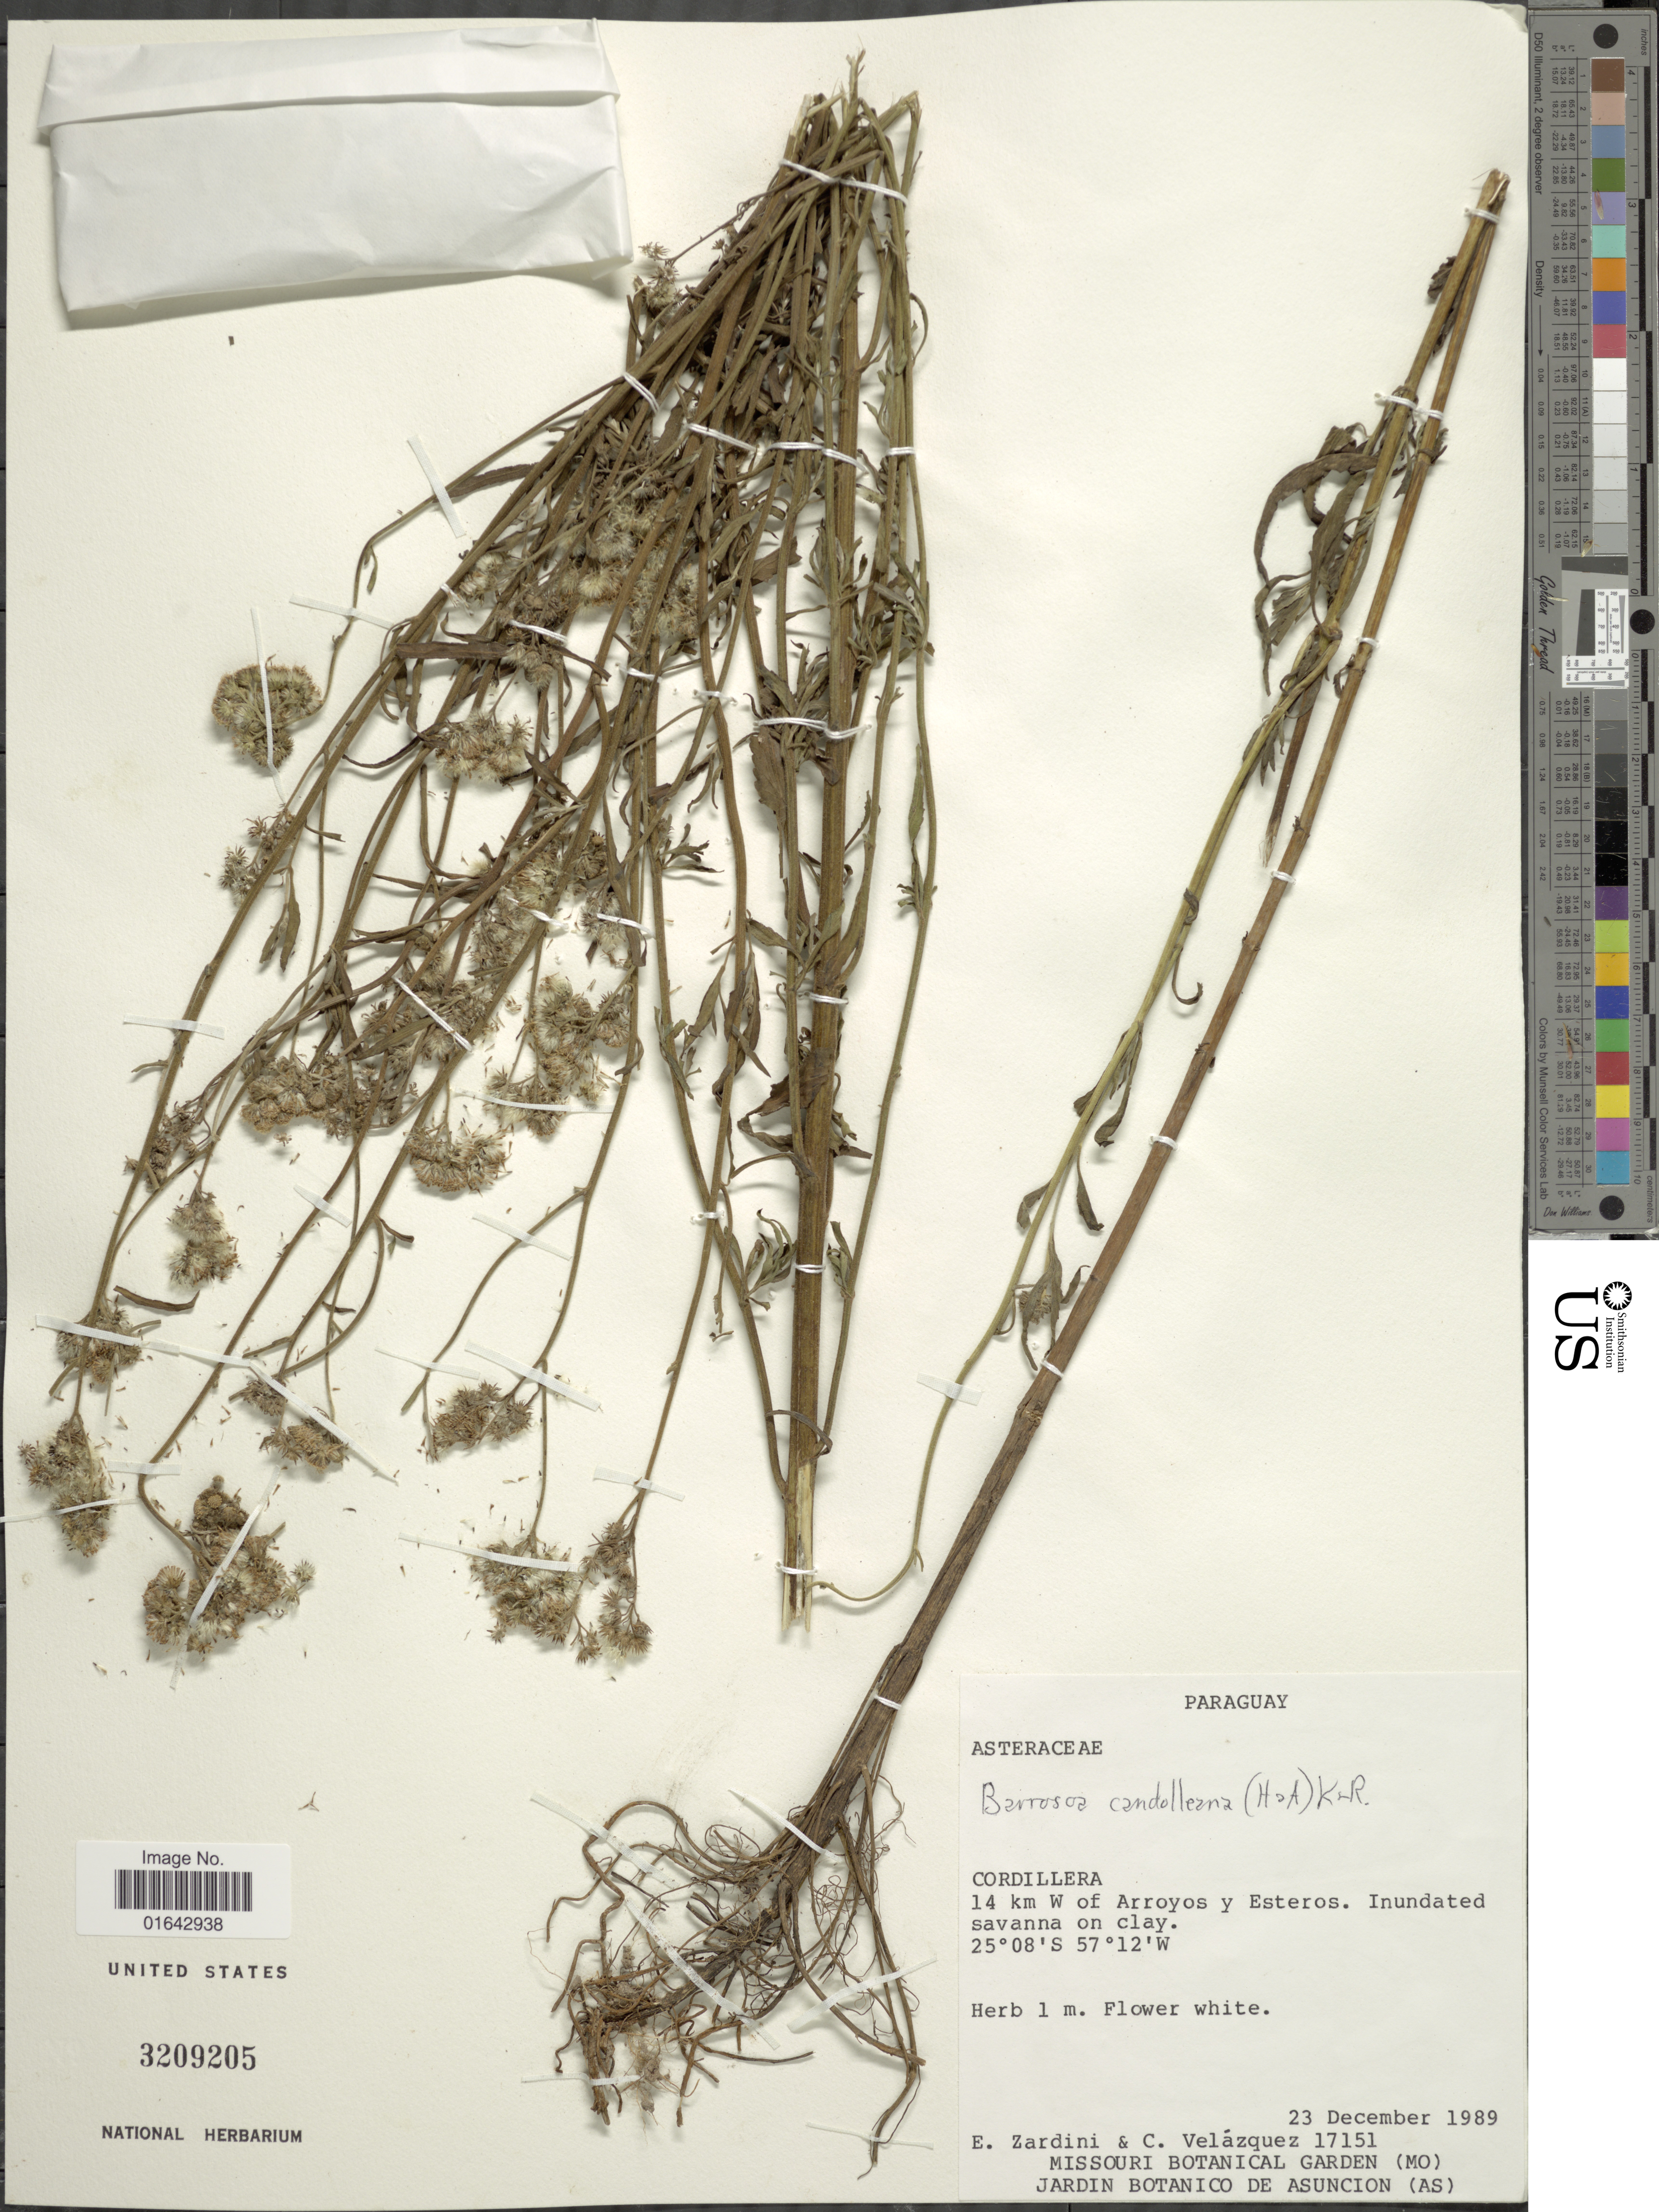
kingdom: Plantae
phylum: Tracheophyta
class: Magnoliopsida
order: Asterales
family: Asteraceae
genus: Barrosoa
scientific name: Barrosoa candolleana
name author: (Hook. & Arn.) R.M. King & H. Rob.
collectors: E. M. Zardini & C. Velázquez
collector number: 17151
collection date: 1989-12-23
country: Paraguay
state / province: Cordillera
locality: Cordillera. 14 km W of Arroyos y Esteros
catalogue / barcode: US 3209205